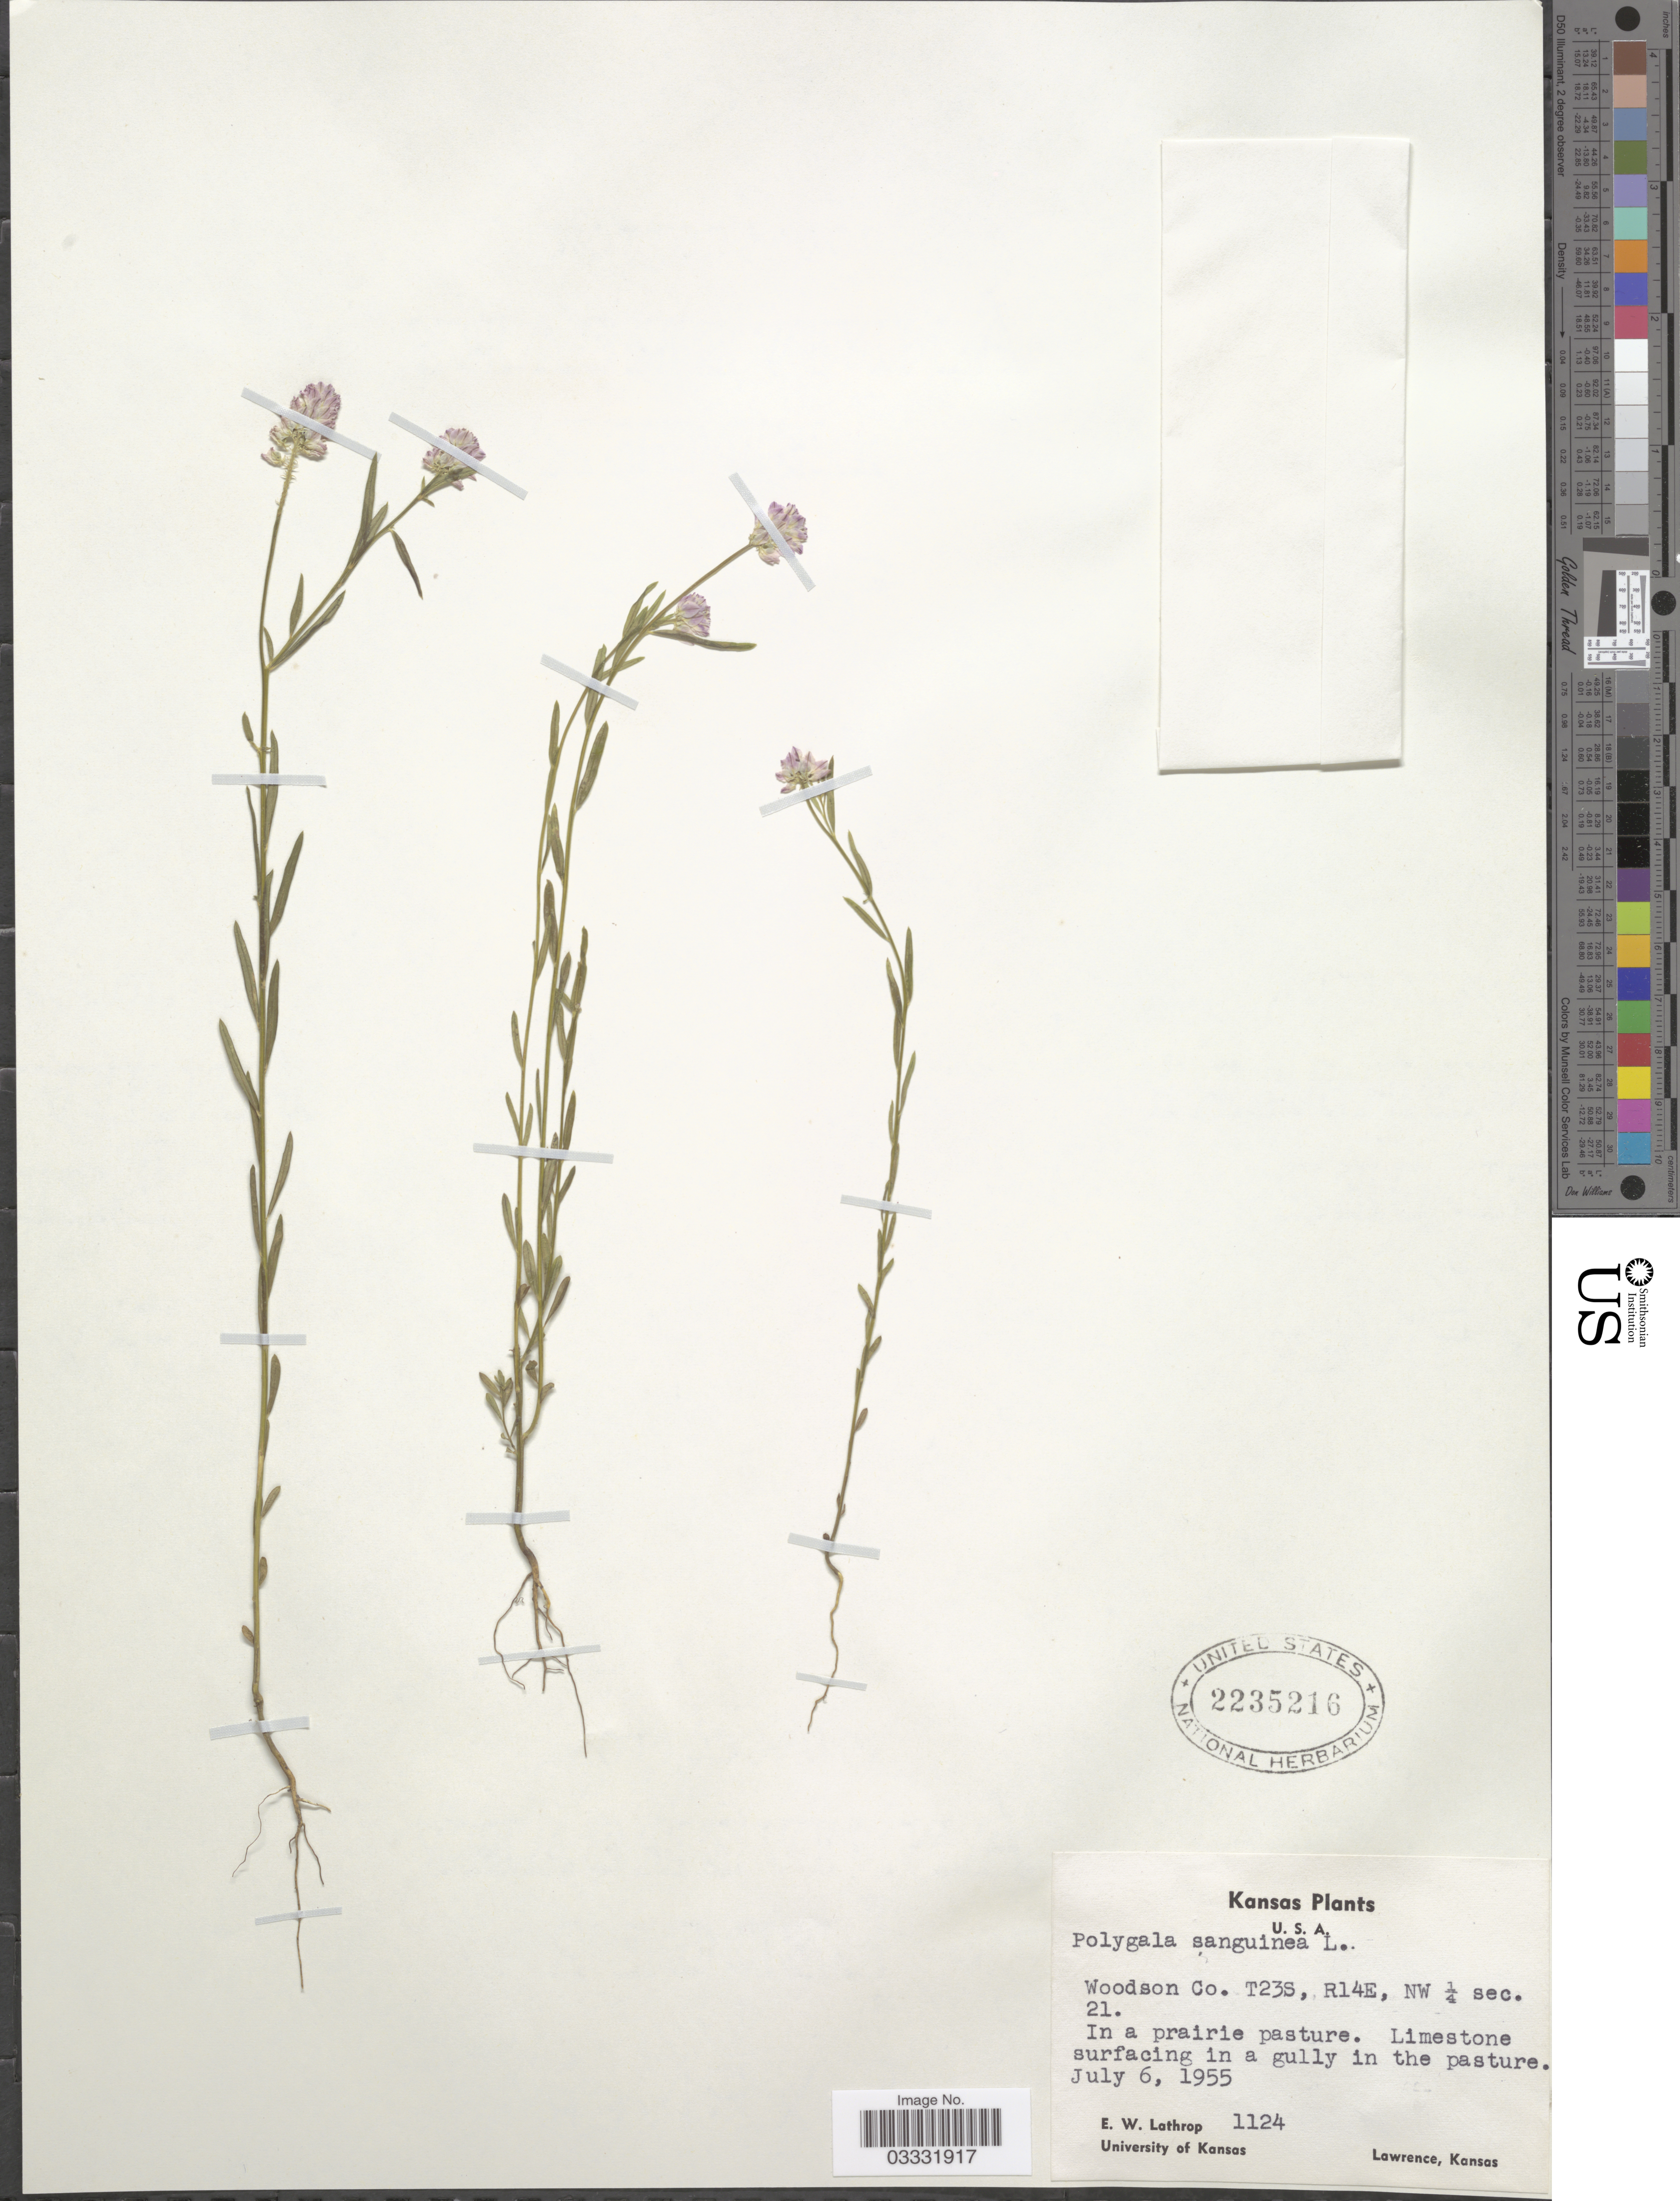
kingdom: Plantae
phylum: Tracheophyta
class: Magnoliopsida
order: Fabales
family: Polygalaceae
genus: Polygala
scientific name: Polygala sanguinea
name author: L.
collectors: E. W. Lathrop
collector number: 1124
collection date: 1955-07-06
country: United States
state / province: Kansas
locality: Woodson Co. T23S, R14E, NW ¼ sec. 21. In a prairie pasture.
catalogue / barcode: US 2235216